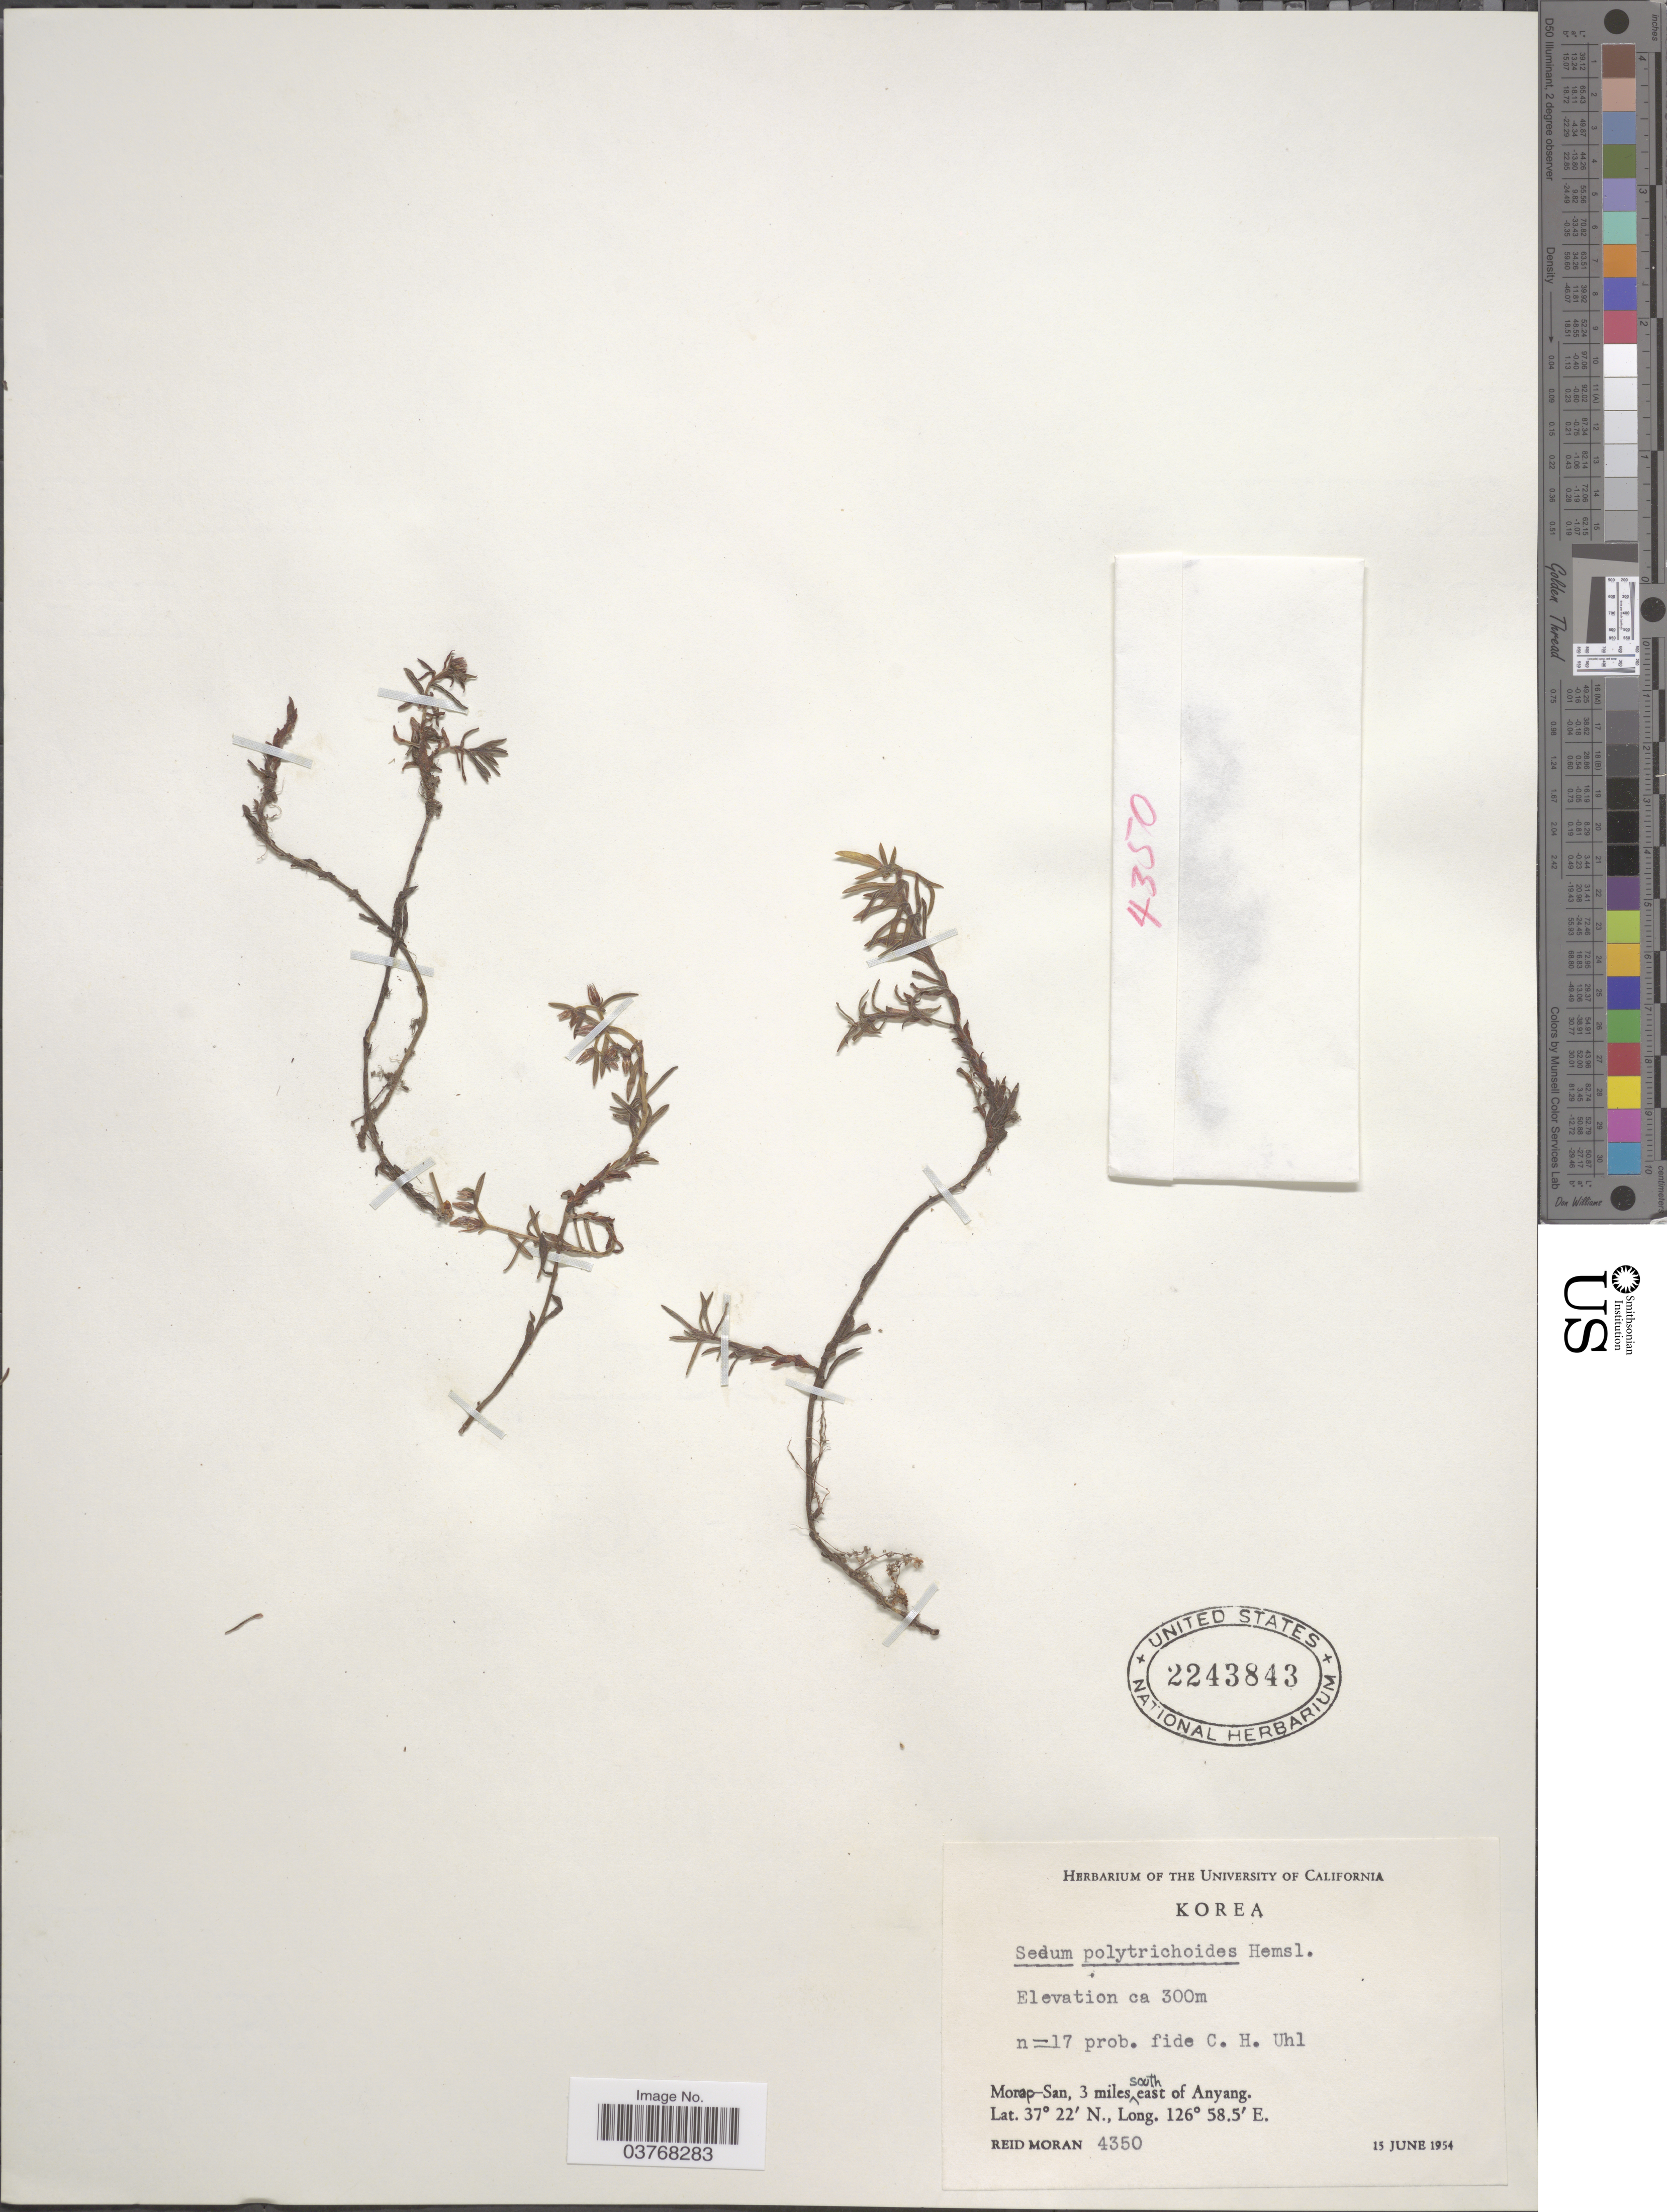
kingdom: Plantae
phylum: Tracheophyta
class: Magnoliopsida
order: Saxifragales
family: Crassulaceae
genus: Sedum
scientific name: Sedum polytrichoides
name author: Hemsl.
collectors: R. Moran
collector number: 4350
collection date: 1954-06-15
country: South Korea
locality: Morak Mountain, 3 miles south east of Anyang.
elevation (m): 300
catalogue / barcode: US 2243843